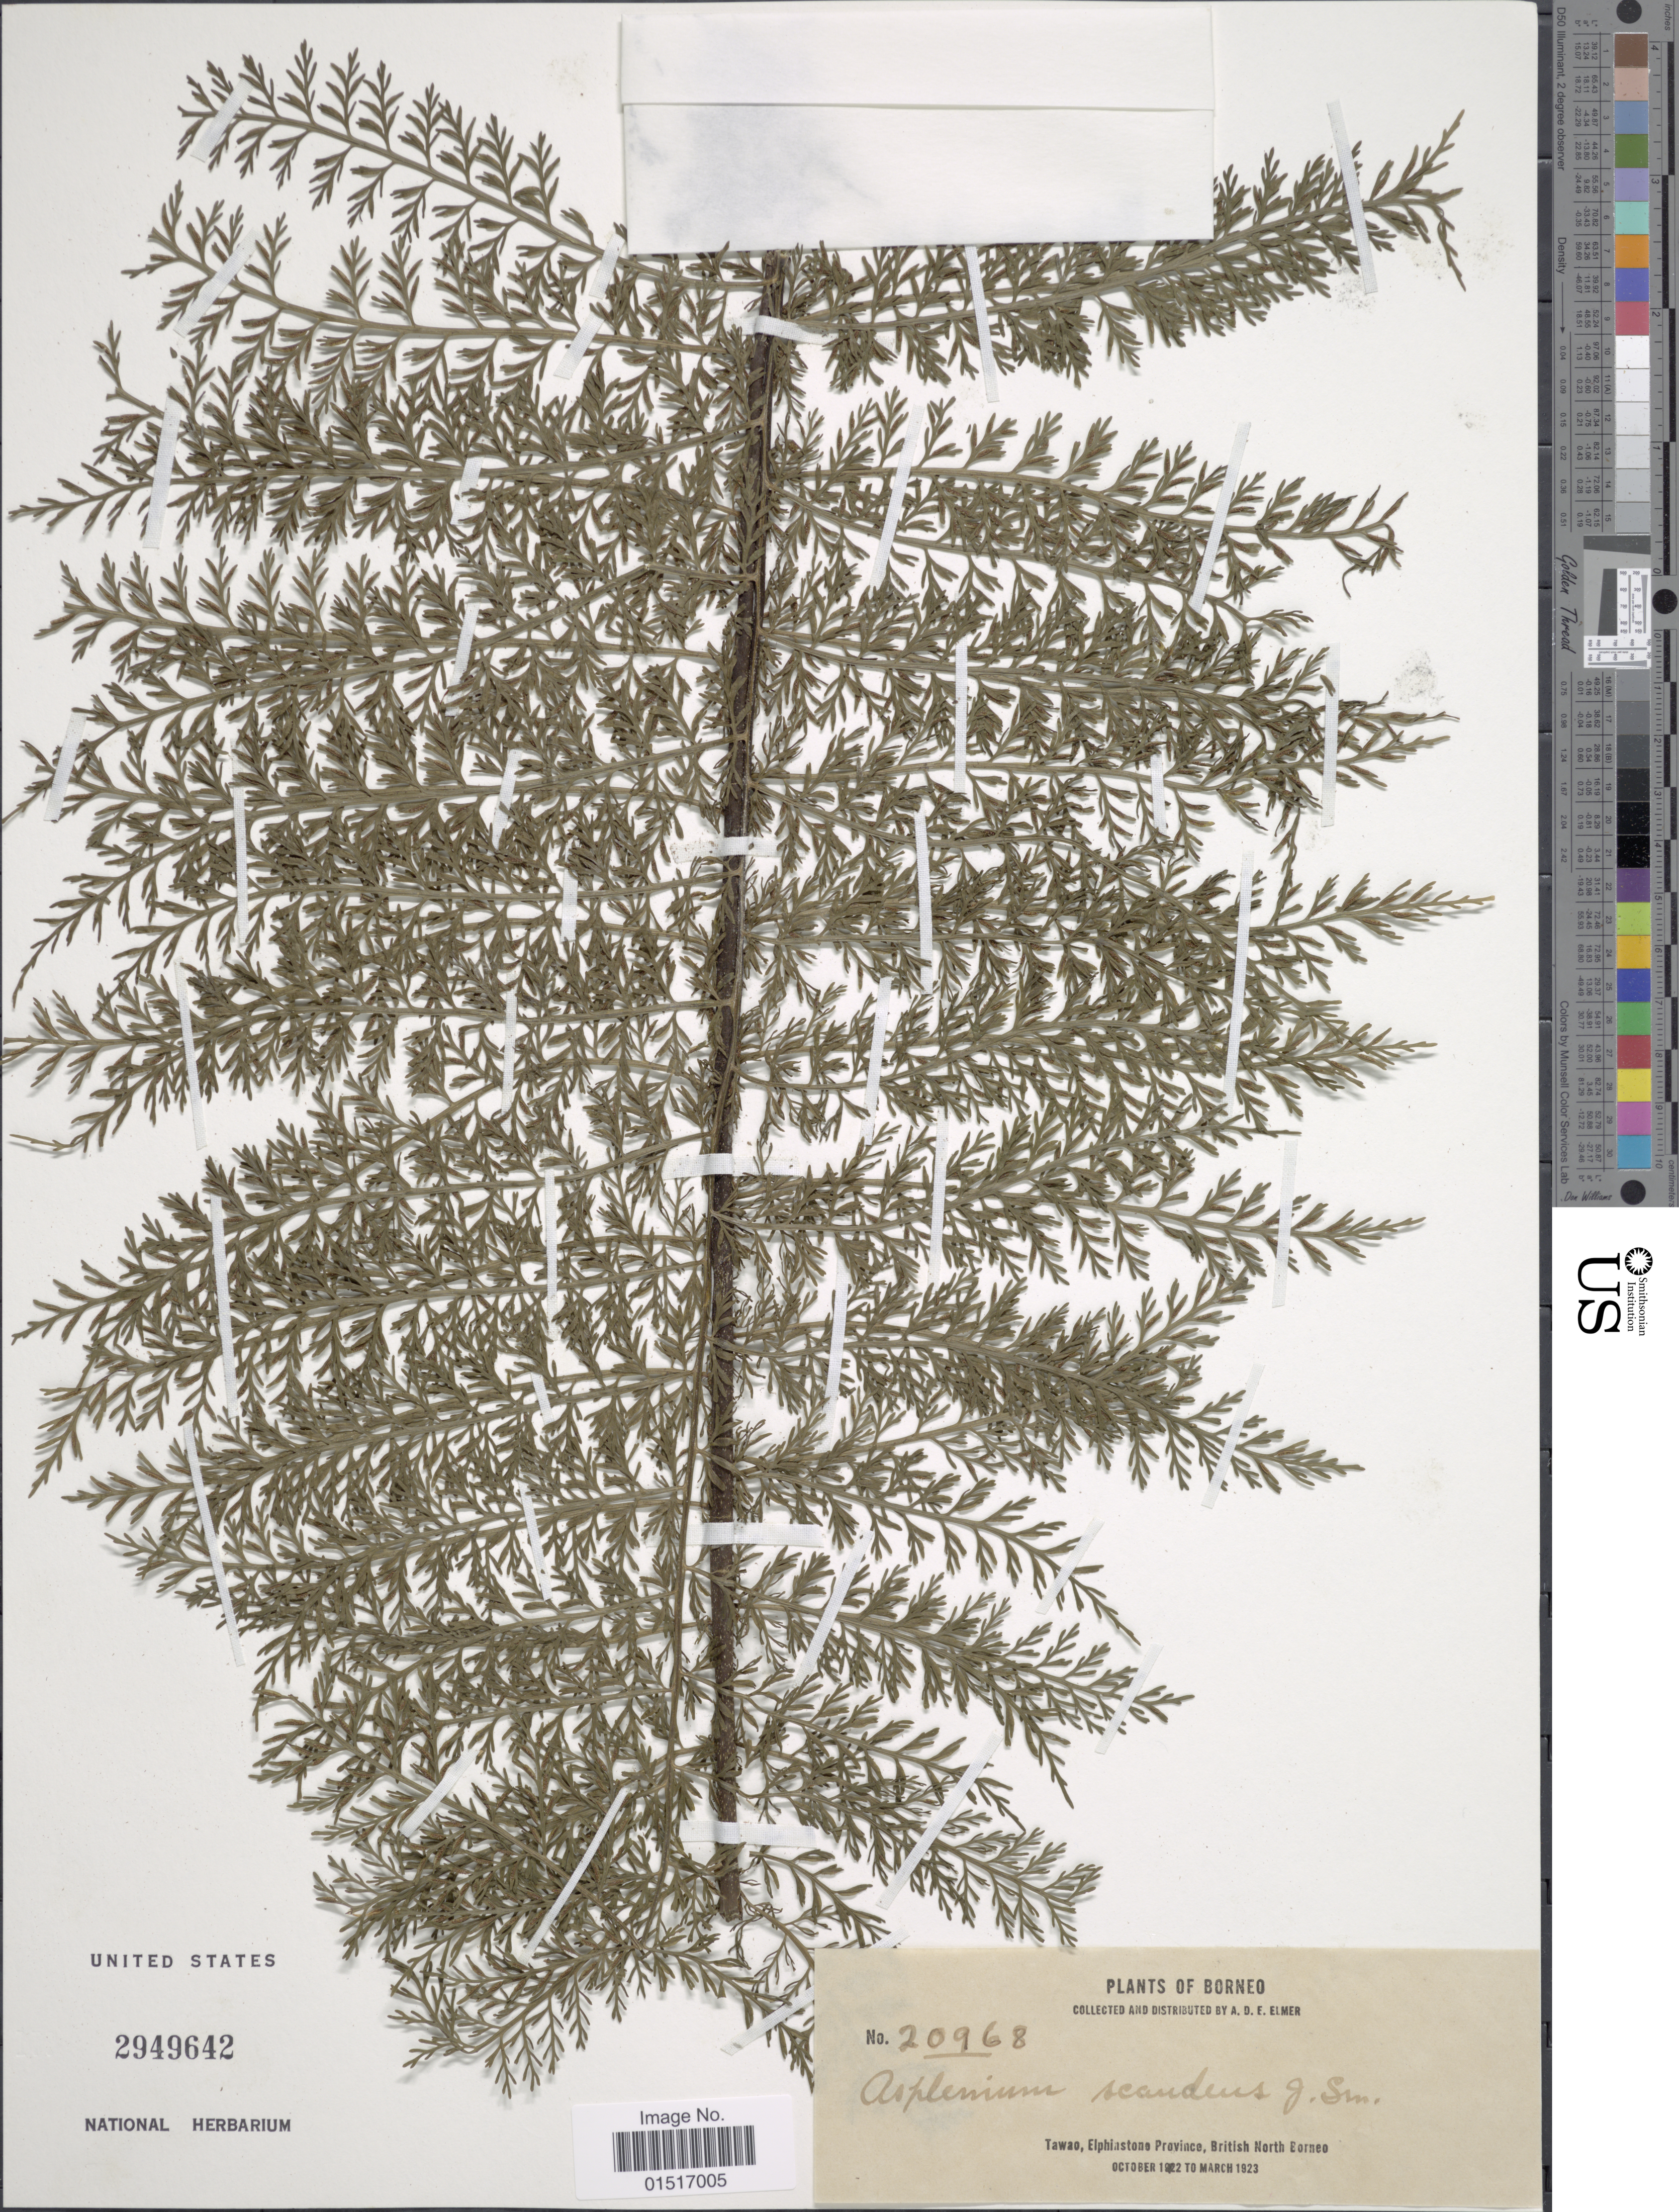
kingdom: Plantae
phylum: Tracheophyta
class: Polypodiopsida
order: Polypodiales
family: Aspleniaceae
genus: Asplenium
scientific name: Asplenium scandens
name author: J. Sm. ex Mett.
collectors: A. D. E. Elmer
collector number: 20968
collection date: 1922-10/1923-03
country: Malaysia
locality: Tawao, Elphinstone Province, British North Borneo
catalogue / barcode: US 2949642